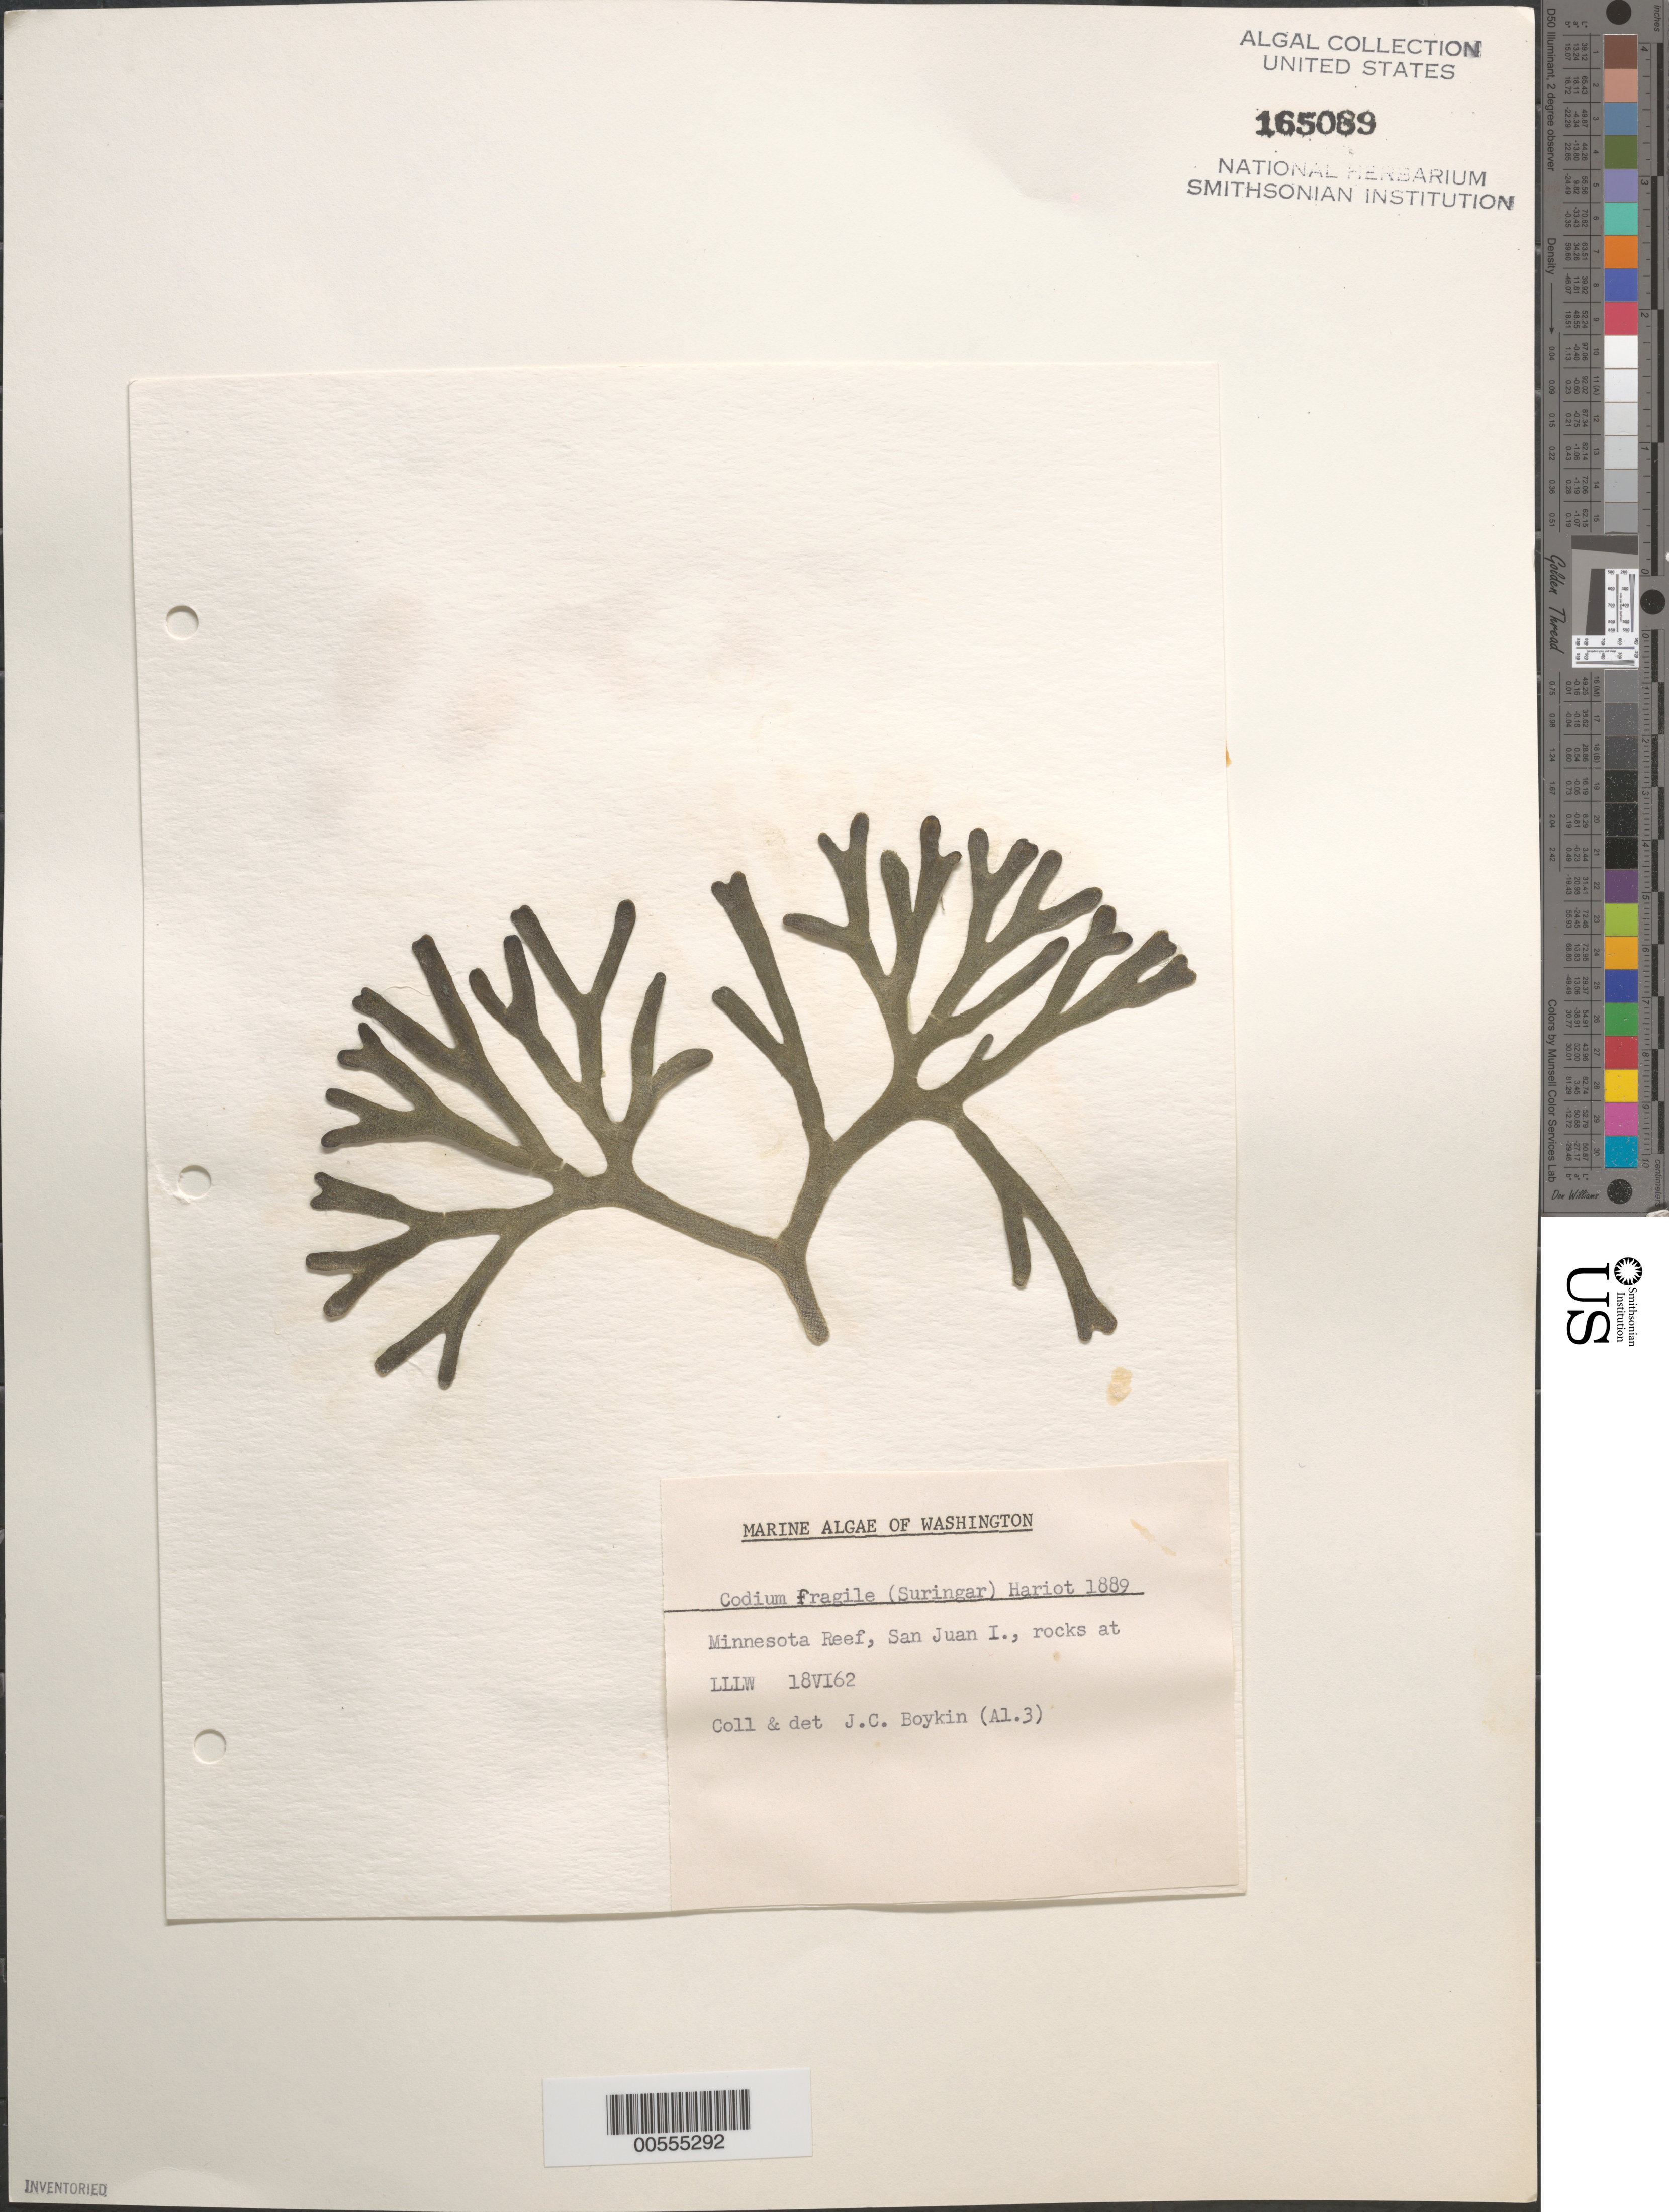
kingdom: Plantae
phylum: Chlorophyta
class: Ulvophyceae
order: Bryopsidales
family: Codiaceae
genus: Codium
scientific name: Codium fragile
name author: (Suringar) P. Hariot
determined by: Boykin, J. C.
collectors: J. Boykin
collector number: A1.3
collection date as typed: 18 Jun 1962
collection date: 1962-06-18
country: United States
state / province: Washington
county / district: San Juan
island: San Juan Island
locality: Minnesota Reef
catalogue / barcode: US 165089